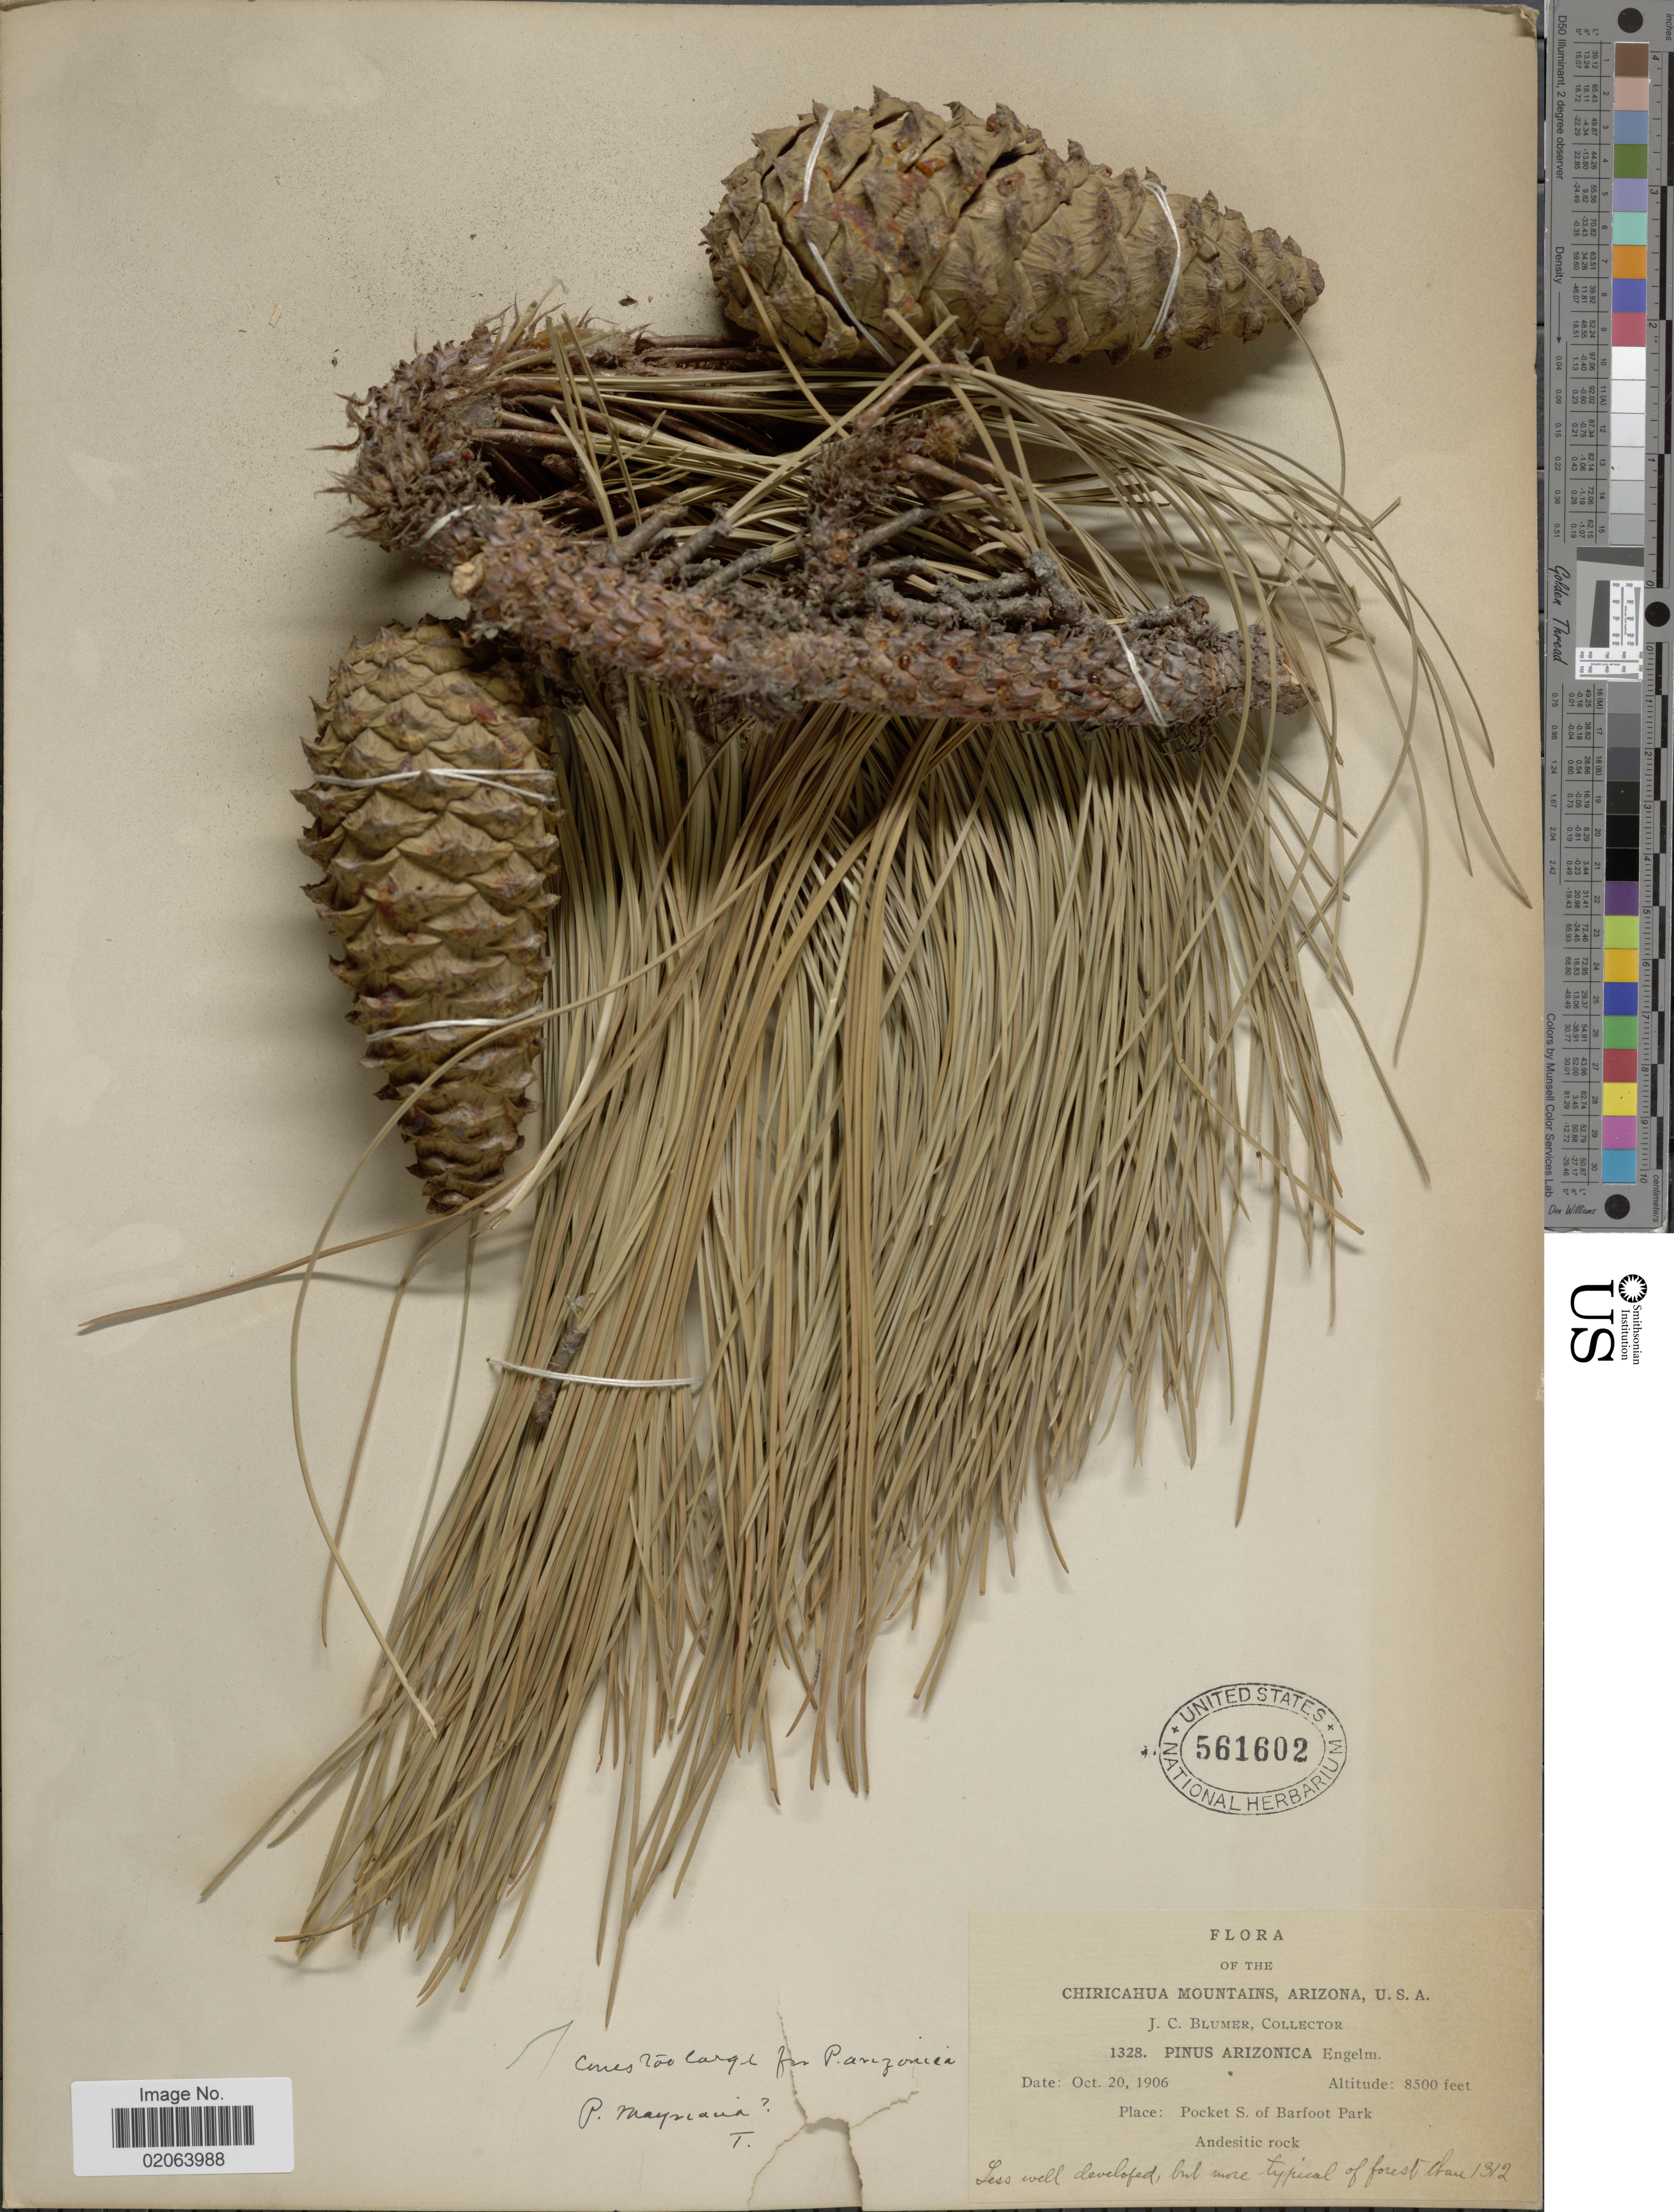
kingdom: Plantae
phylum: Tracheophyta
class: Pinopsida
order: Pinales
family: Pinaceae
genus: Pinus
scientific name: Pinus engelmannii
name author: Carrière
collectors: J. C. Blumer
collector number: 1328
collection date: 1906-10-20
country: United States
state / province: Arizona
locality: Chiricahua Mountains. Pocket S. of Barfoot Park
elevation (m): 2591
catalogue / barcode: US 561602